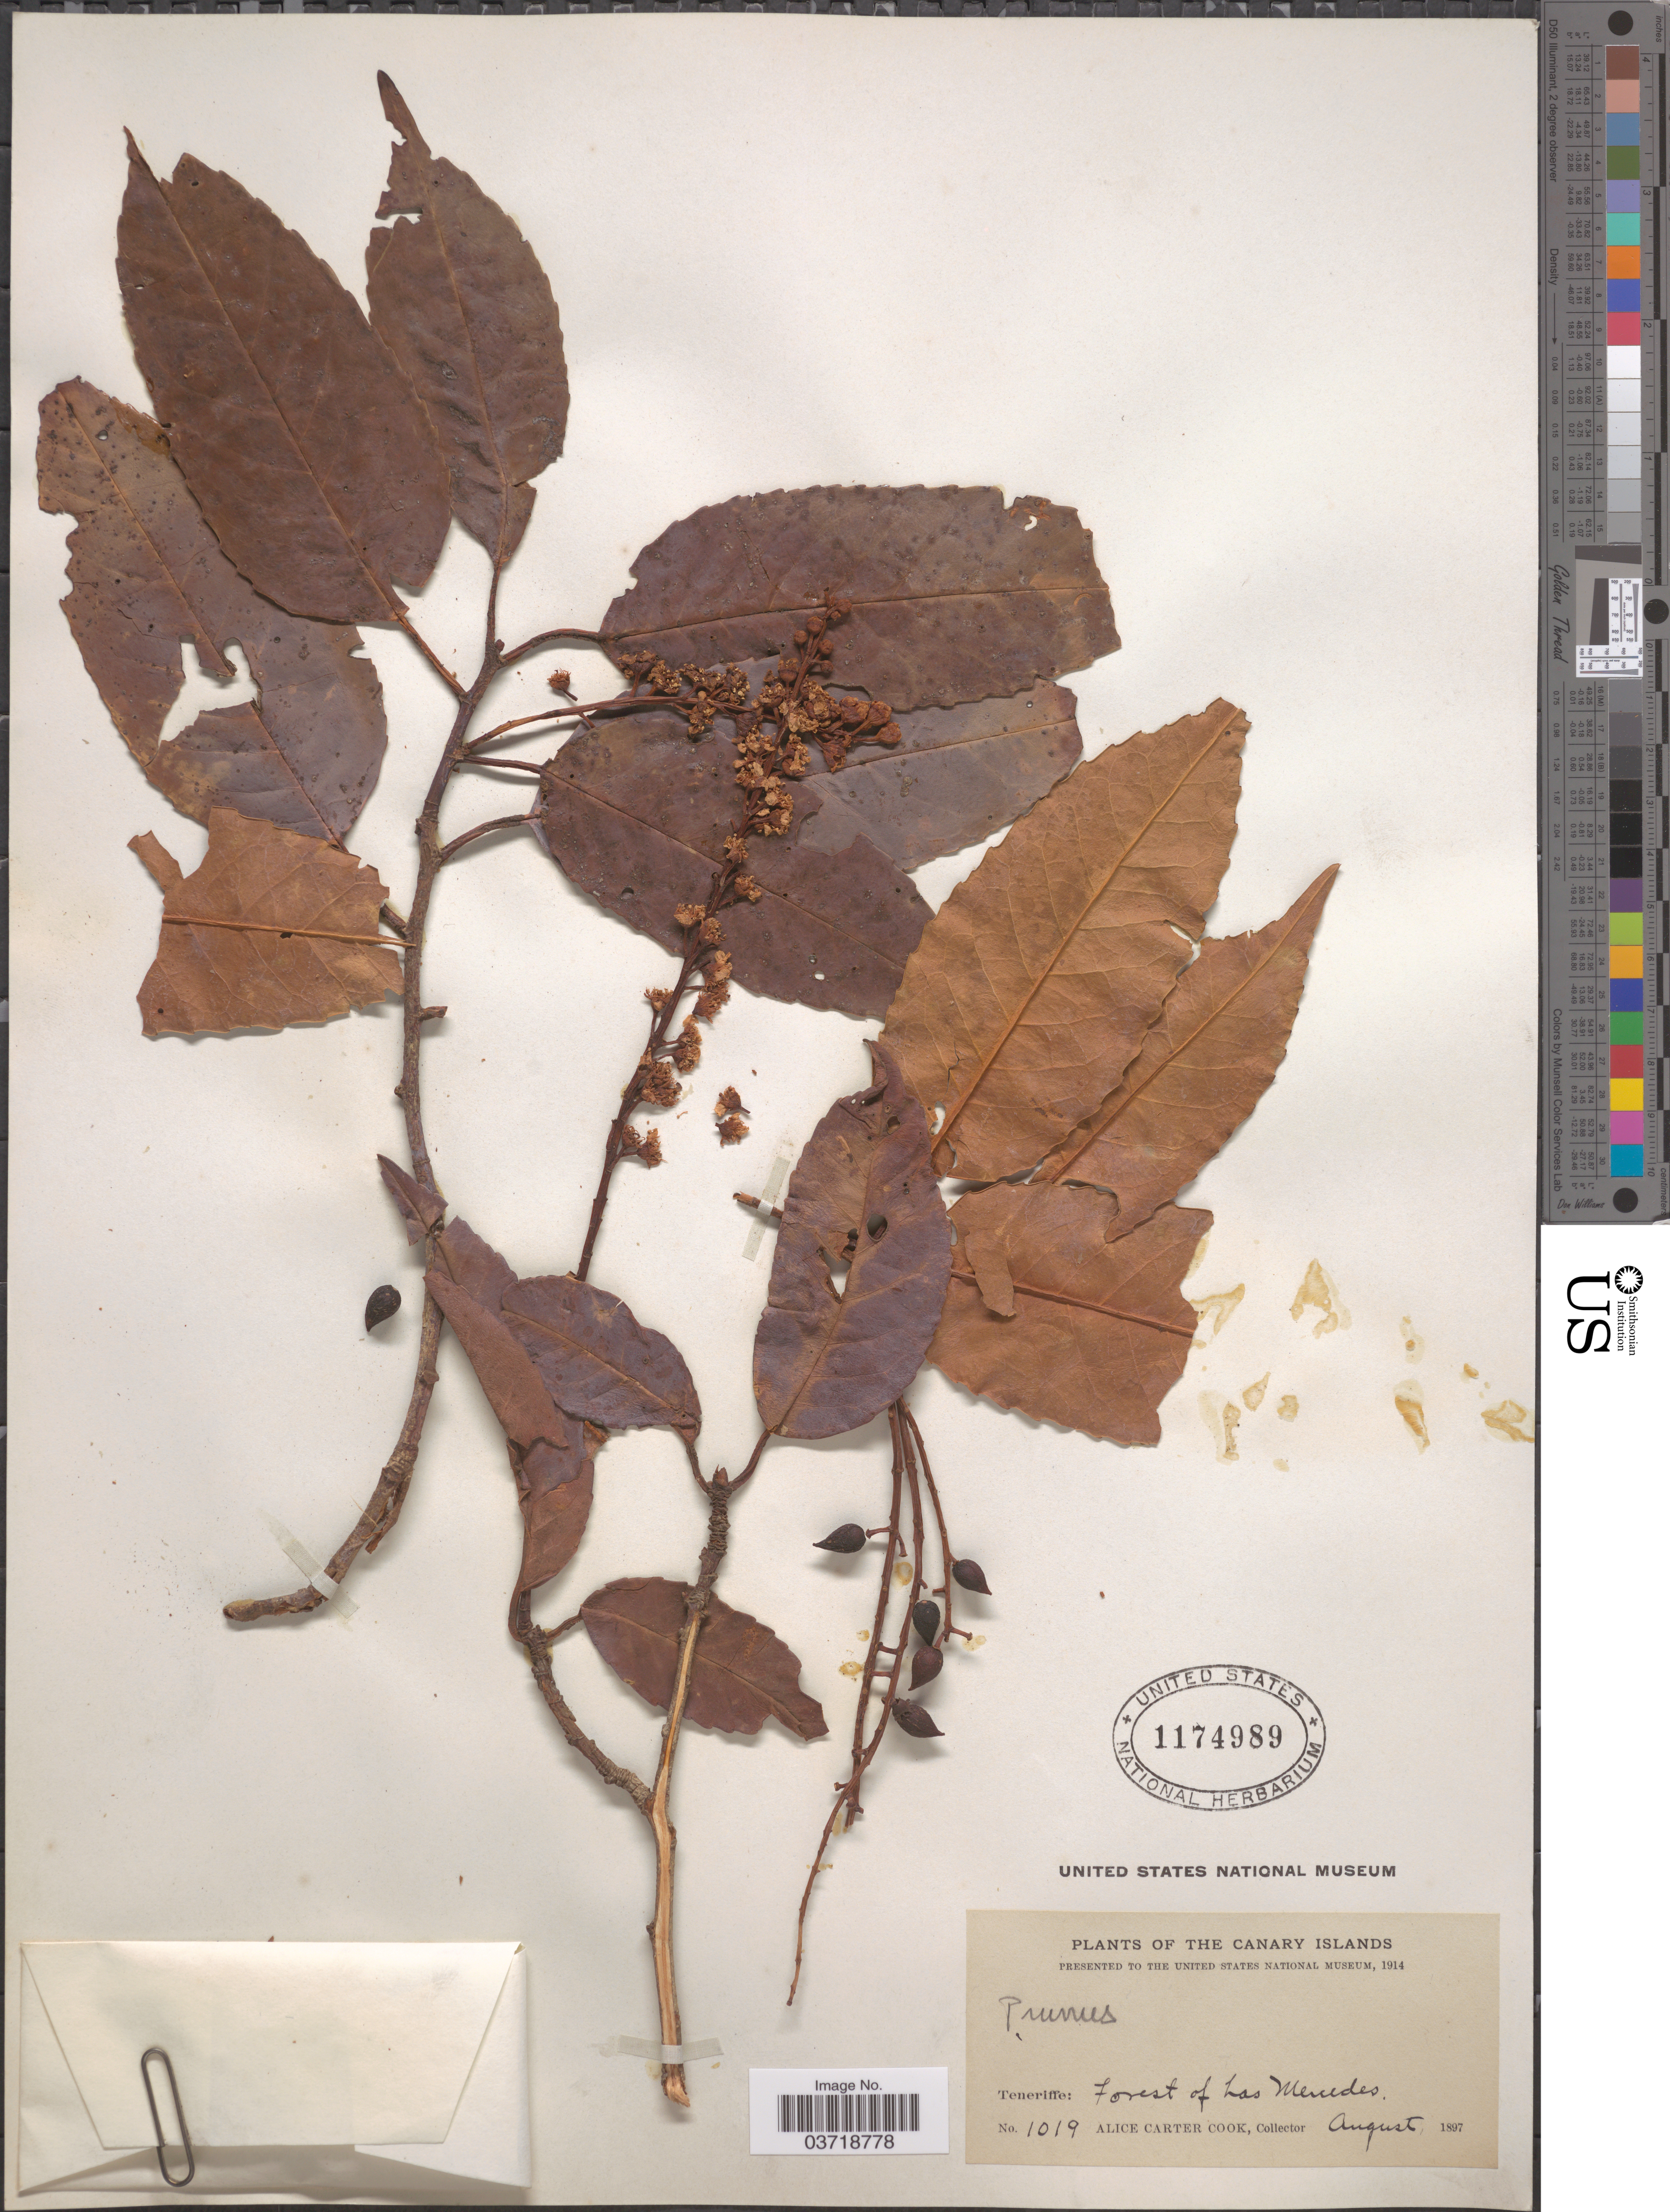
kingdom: Plantae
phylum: Tracheophyta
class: Magnoliopsida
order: Rosales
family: Rosaceae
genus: Prunus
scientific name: Prunus sp.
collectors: Alice C. Cook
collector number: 1019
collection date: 1897-08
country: Spain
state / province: Canarias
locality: The Canary Islands. Teneriffe: Forest of Las Mercedes.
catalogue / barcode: US 1174989